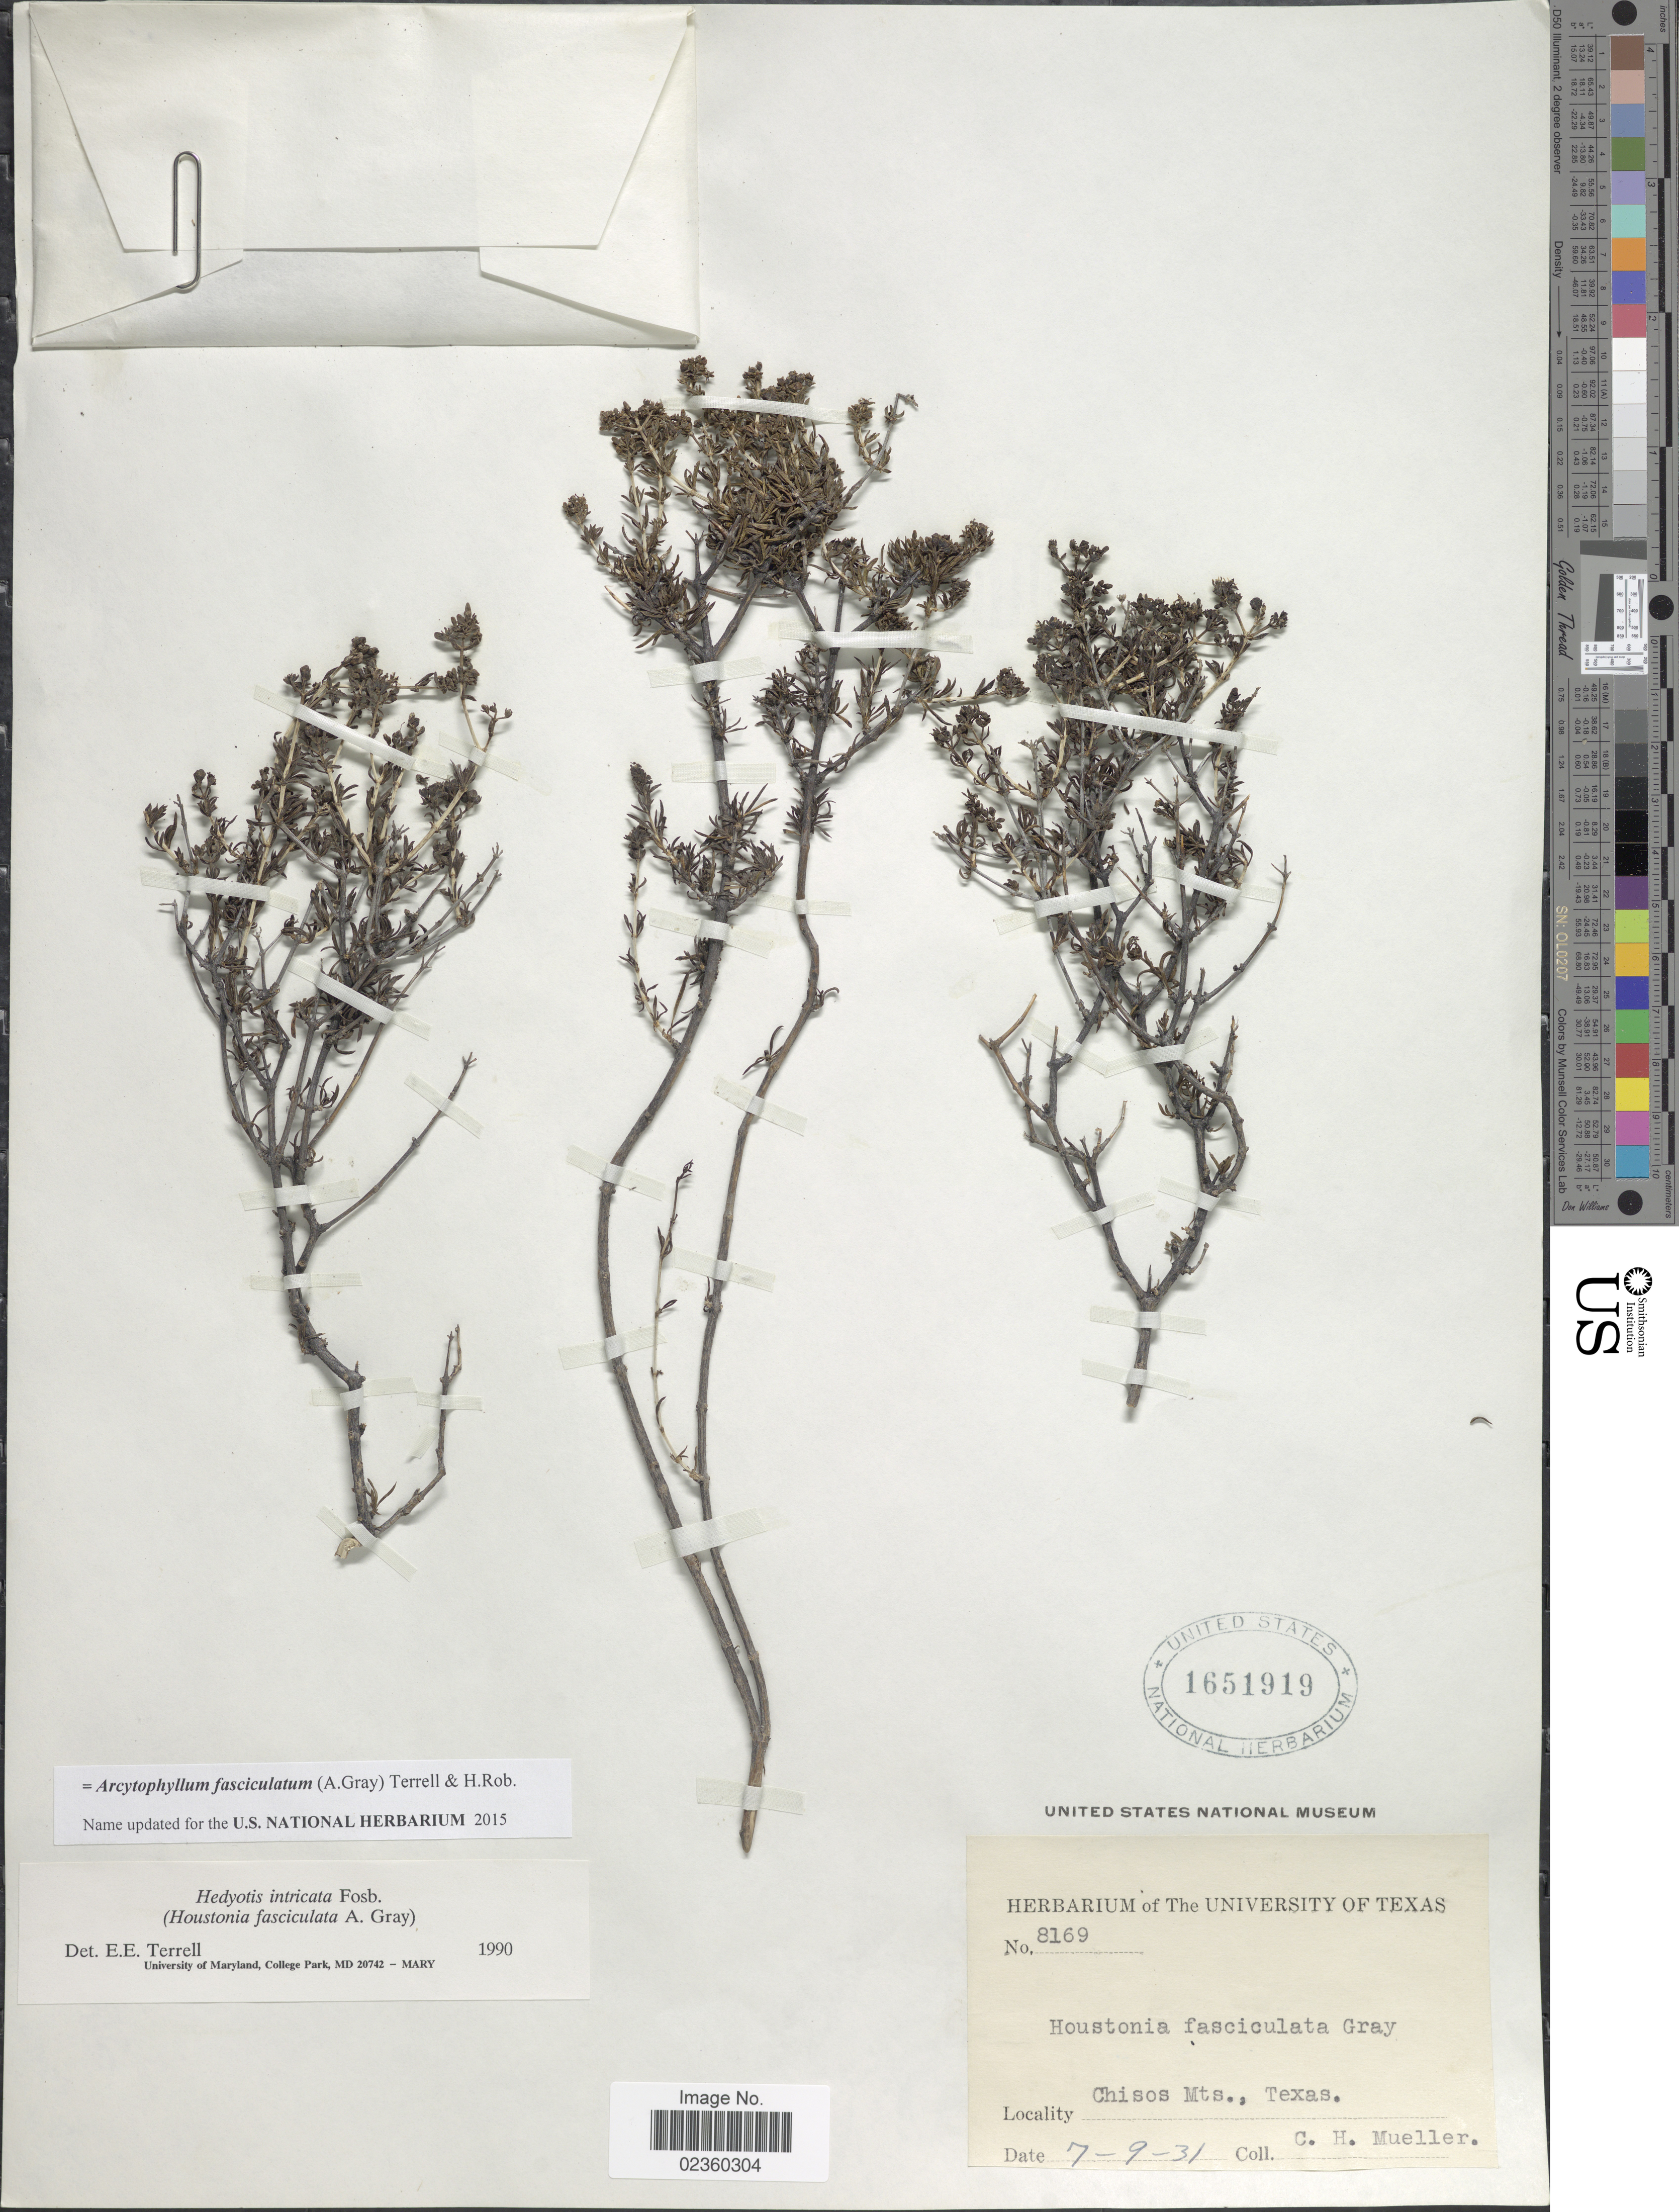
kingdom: Plantae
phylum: Tracheophyta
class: Magnoliopsida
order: Gentianales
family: Rubiaceae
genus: Arcytophyllum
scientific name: Arcytophyllum fasciculatum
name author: (A. Gray) Terrell & H. Rob.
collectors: C. H. Mueller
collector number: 8169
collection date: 1931-07-09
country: United States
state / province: Texas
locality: Chisos Mts.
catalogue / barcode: US 1651919